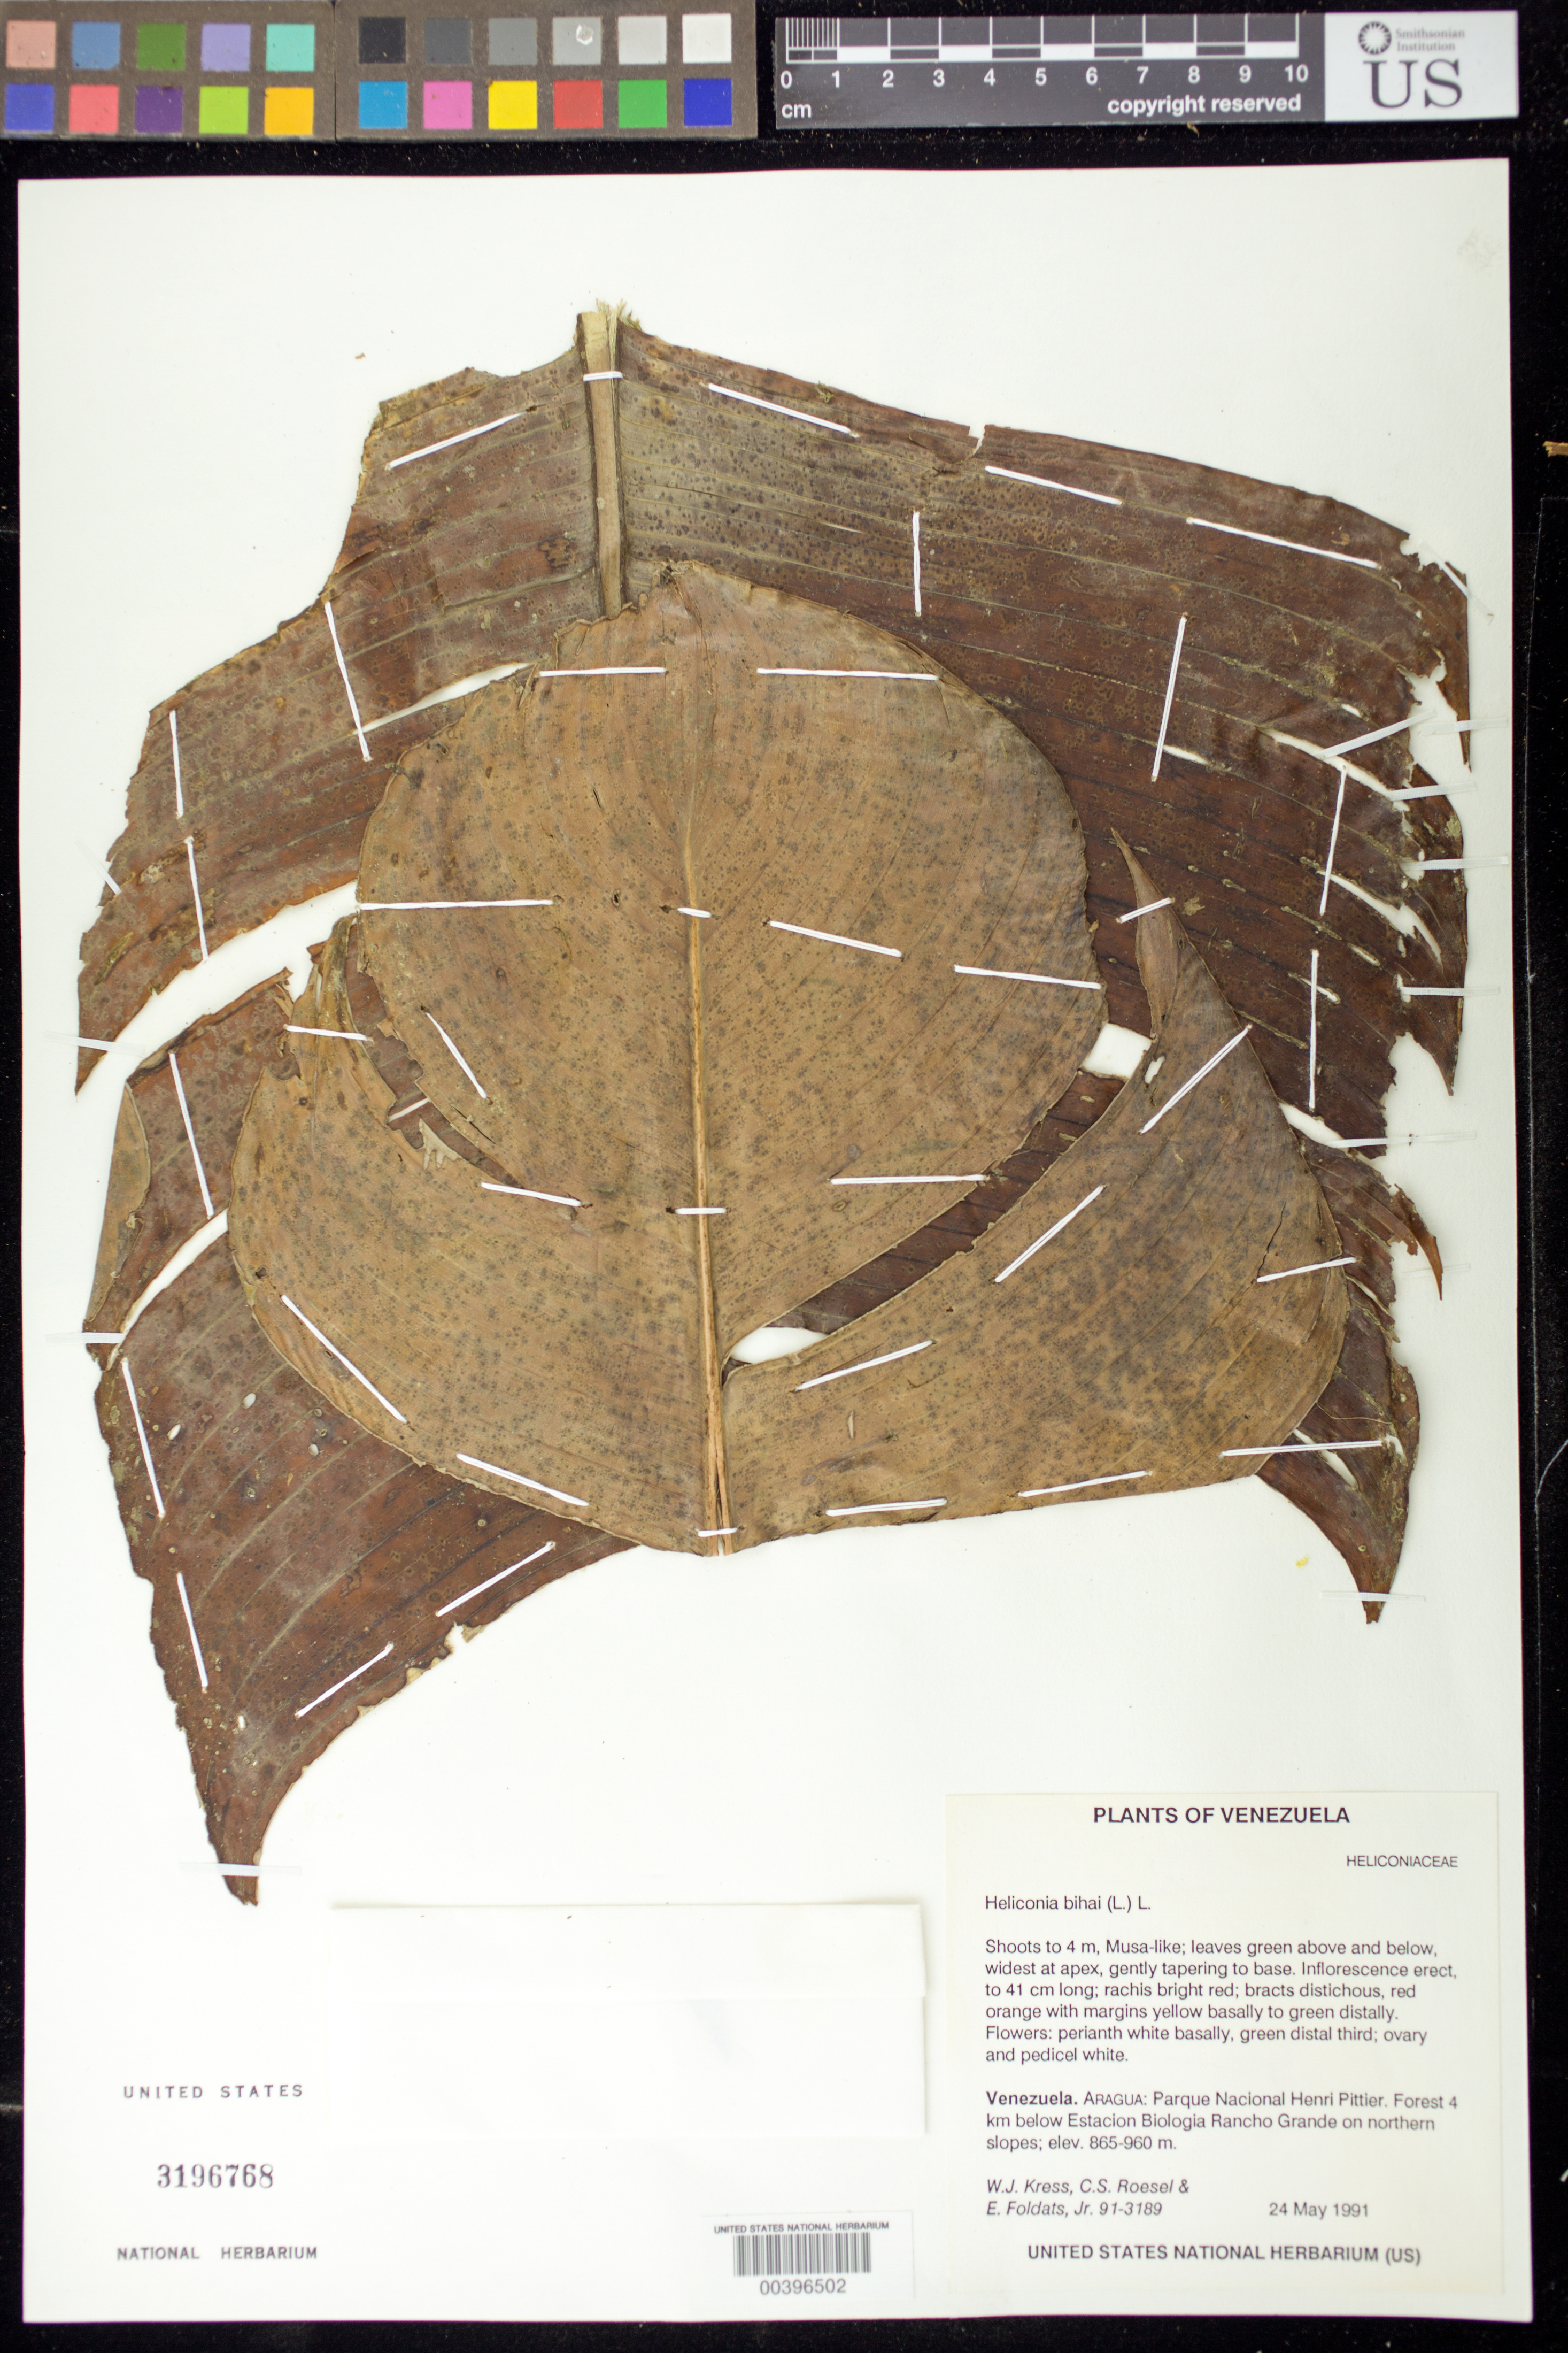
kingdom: Plantae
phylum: Tracheophyta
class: Liliopsida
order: Zingiberales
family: Heliconiaceae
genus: Heliconia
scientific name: Heliconia bihai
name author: (L.) L.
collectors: W. J. Kress, C. S. Roesel & E. Foldats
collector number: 91-3189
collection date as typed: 24 May 1991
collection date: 1991-05-24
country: Venezuela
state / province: Aragua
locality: Parque nacional henri pittier; forest 4 km below estacion biologia rancho grande on northern slopes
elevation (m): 865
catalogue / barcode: US 3196768